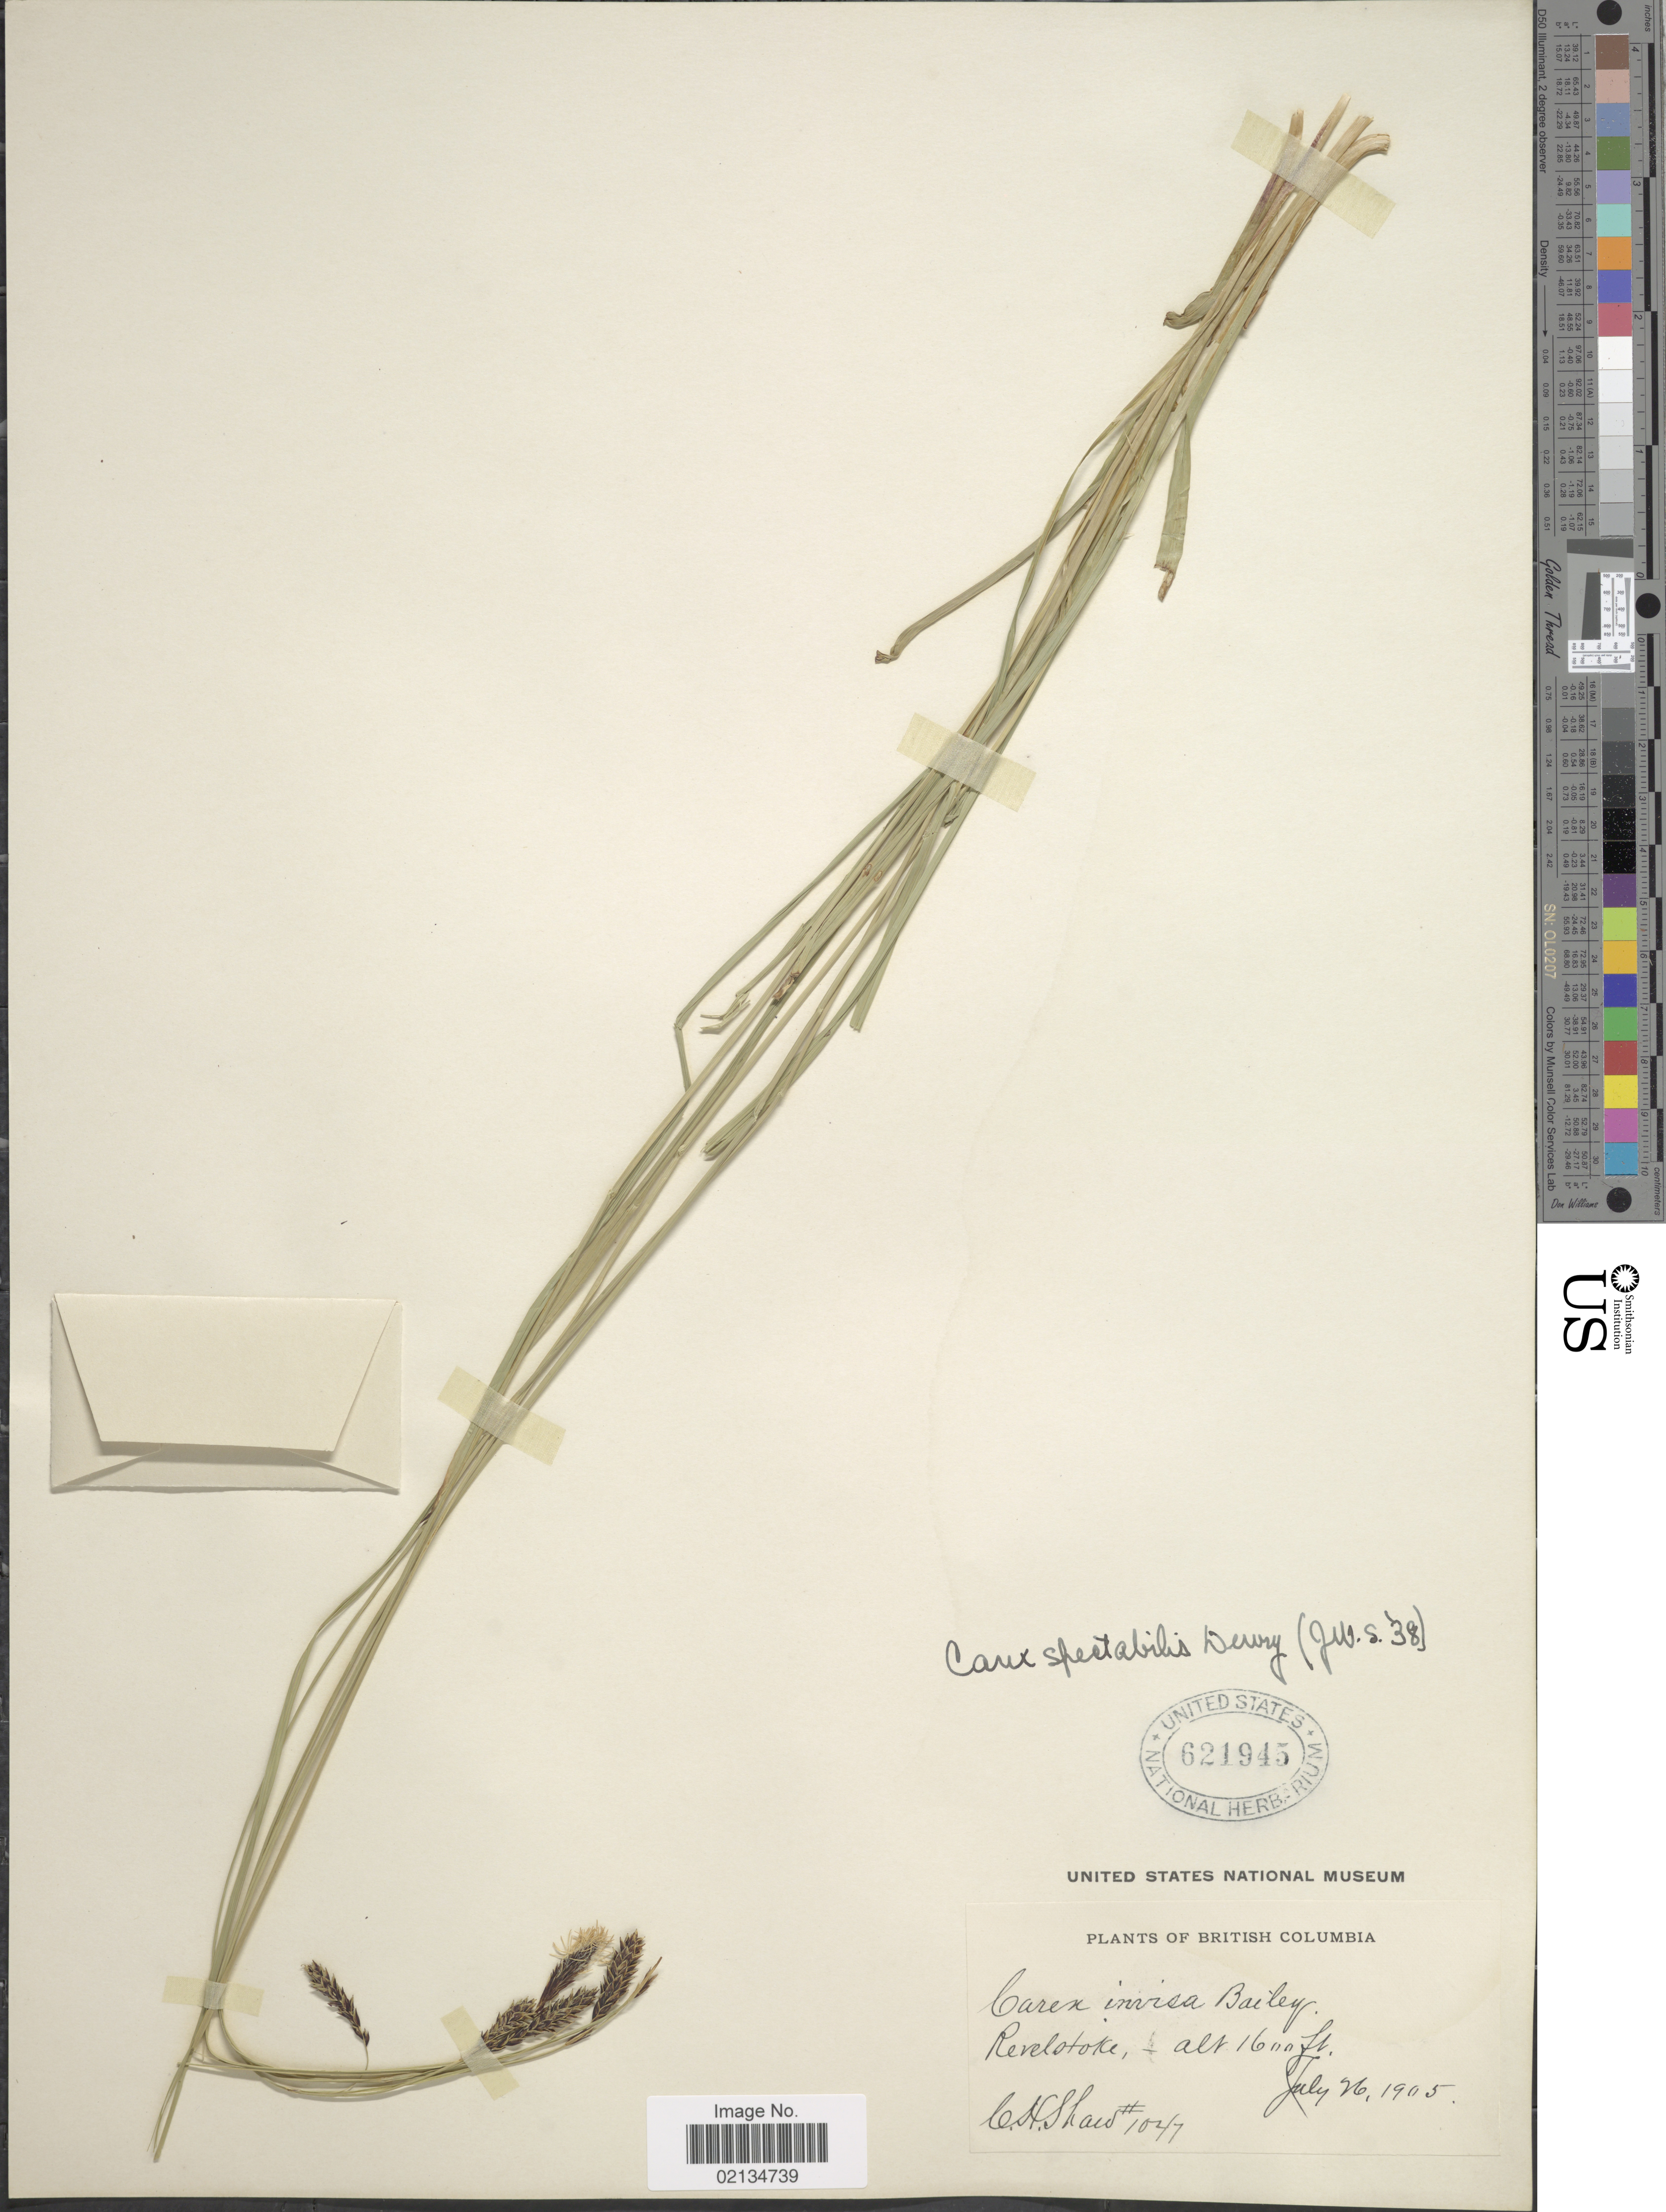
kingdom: Plantae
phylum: Tracheophyta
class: Liliopsida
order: Poales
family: Cyperaceae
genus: Carex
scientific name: Carex spectabilis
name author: Dewey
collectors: C. H. Shaw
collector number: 1047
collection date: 1905-07-26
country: Canada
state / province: British Columbia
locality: Revelstoke.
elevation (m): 488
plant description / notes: No precise locality correction needed.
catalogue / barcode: US 621945